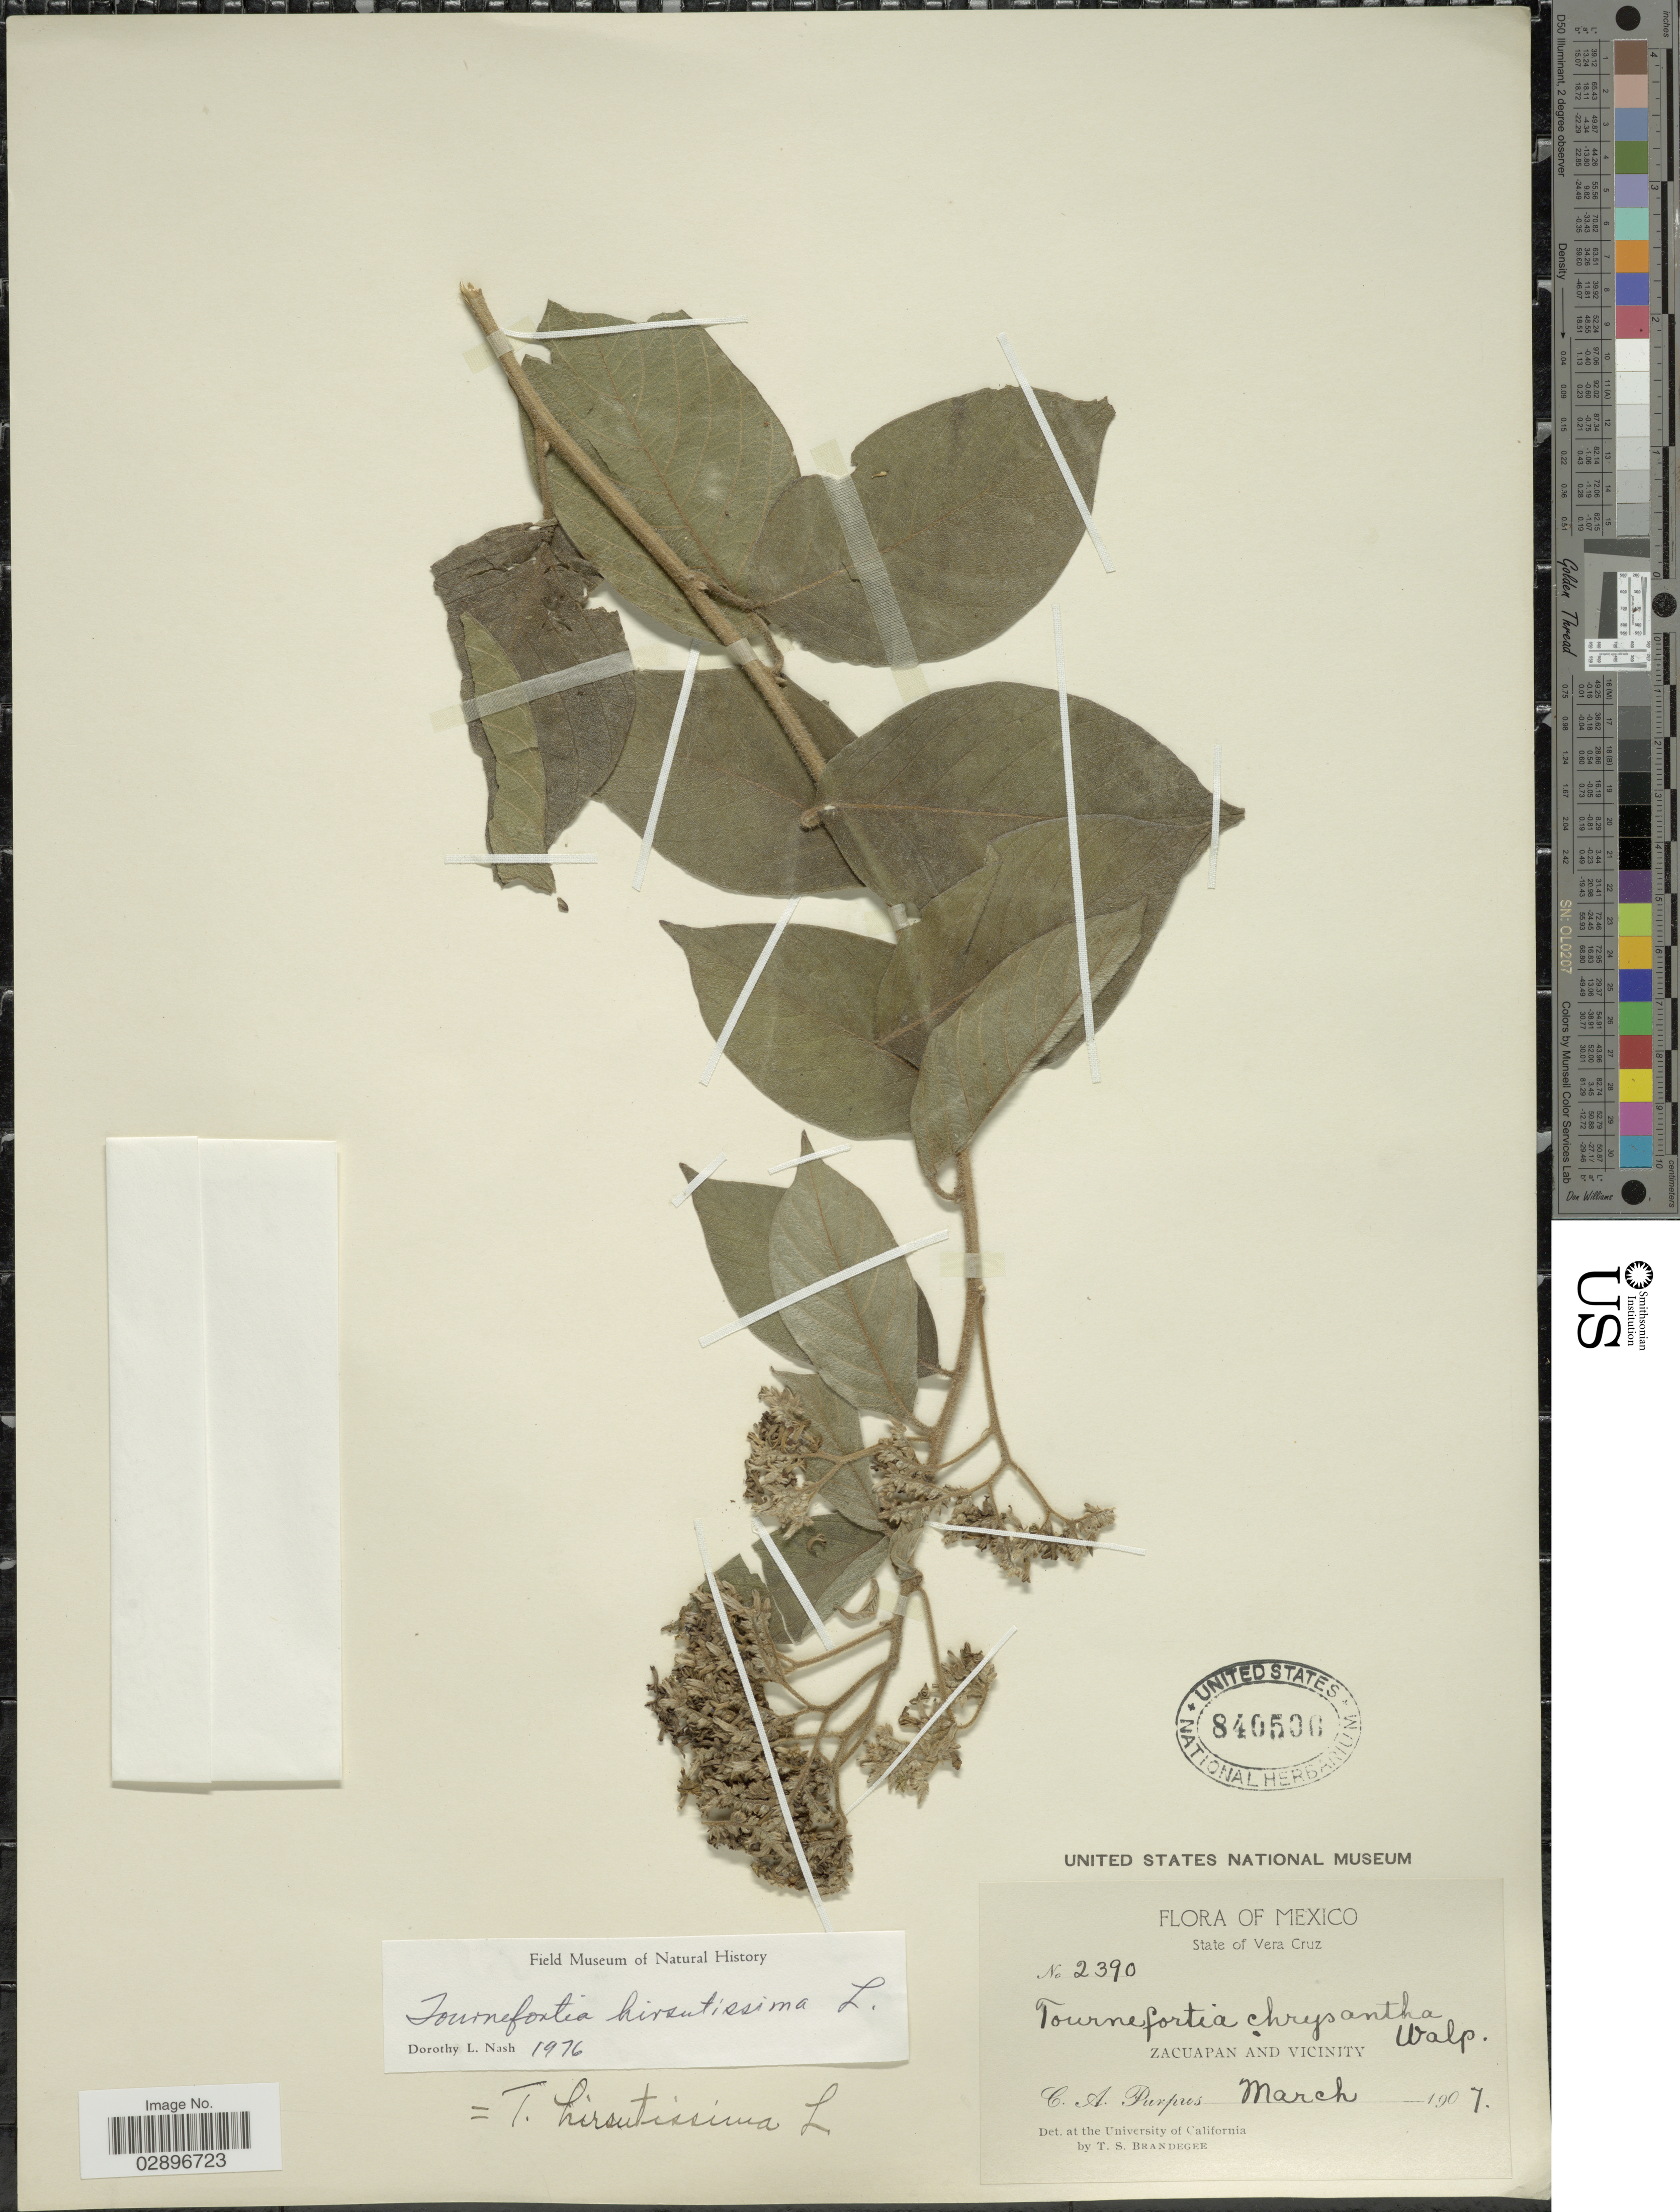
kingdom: Plantae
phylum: Tracheophyta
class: Magnoliopsida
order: Boraginales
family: Heliotropiaceae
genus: Tournefortia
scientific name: Tournefortia hirsutissima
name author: L.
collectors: C. A. Purpus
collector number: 2390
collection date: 1907-03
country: Mexico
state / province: Veracruz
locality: State of Vera Cruz. Zacuapan and vicinity.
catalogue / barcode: US 840500